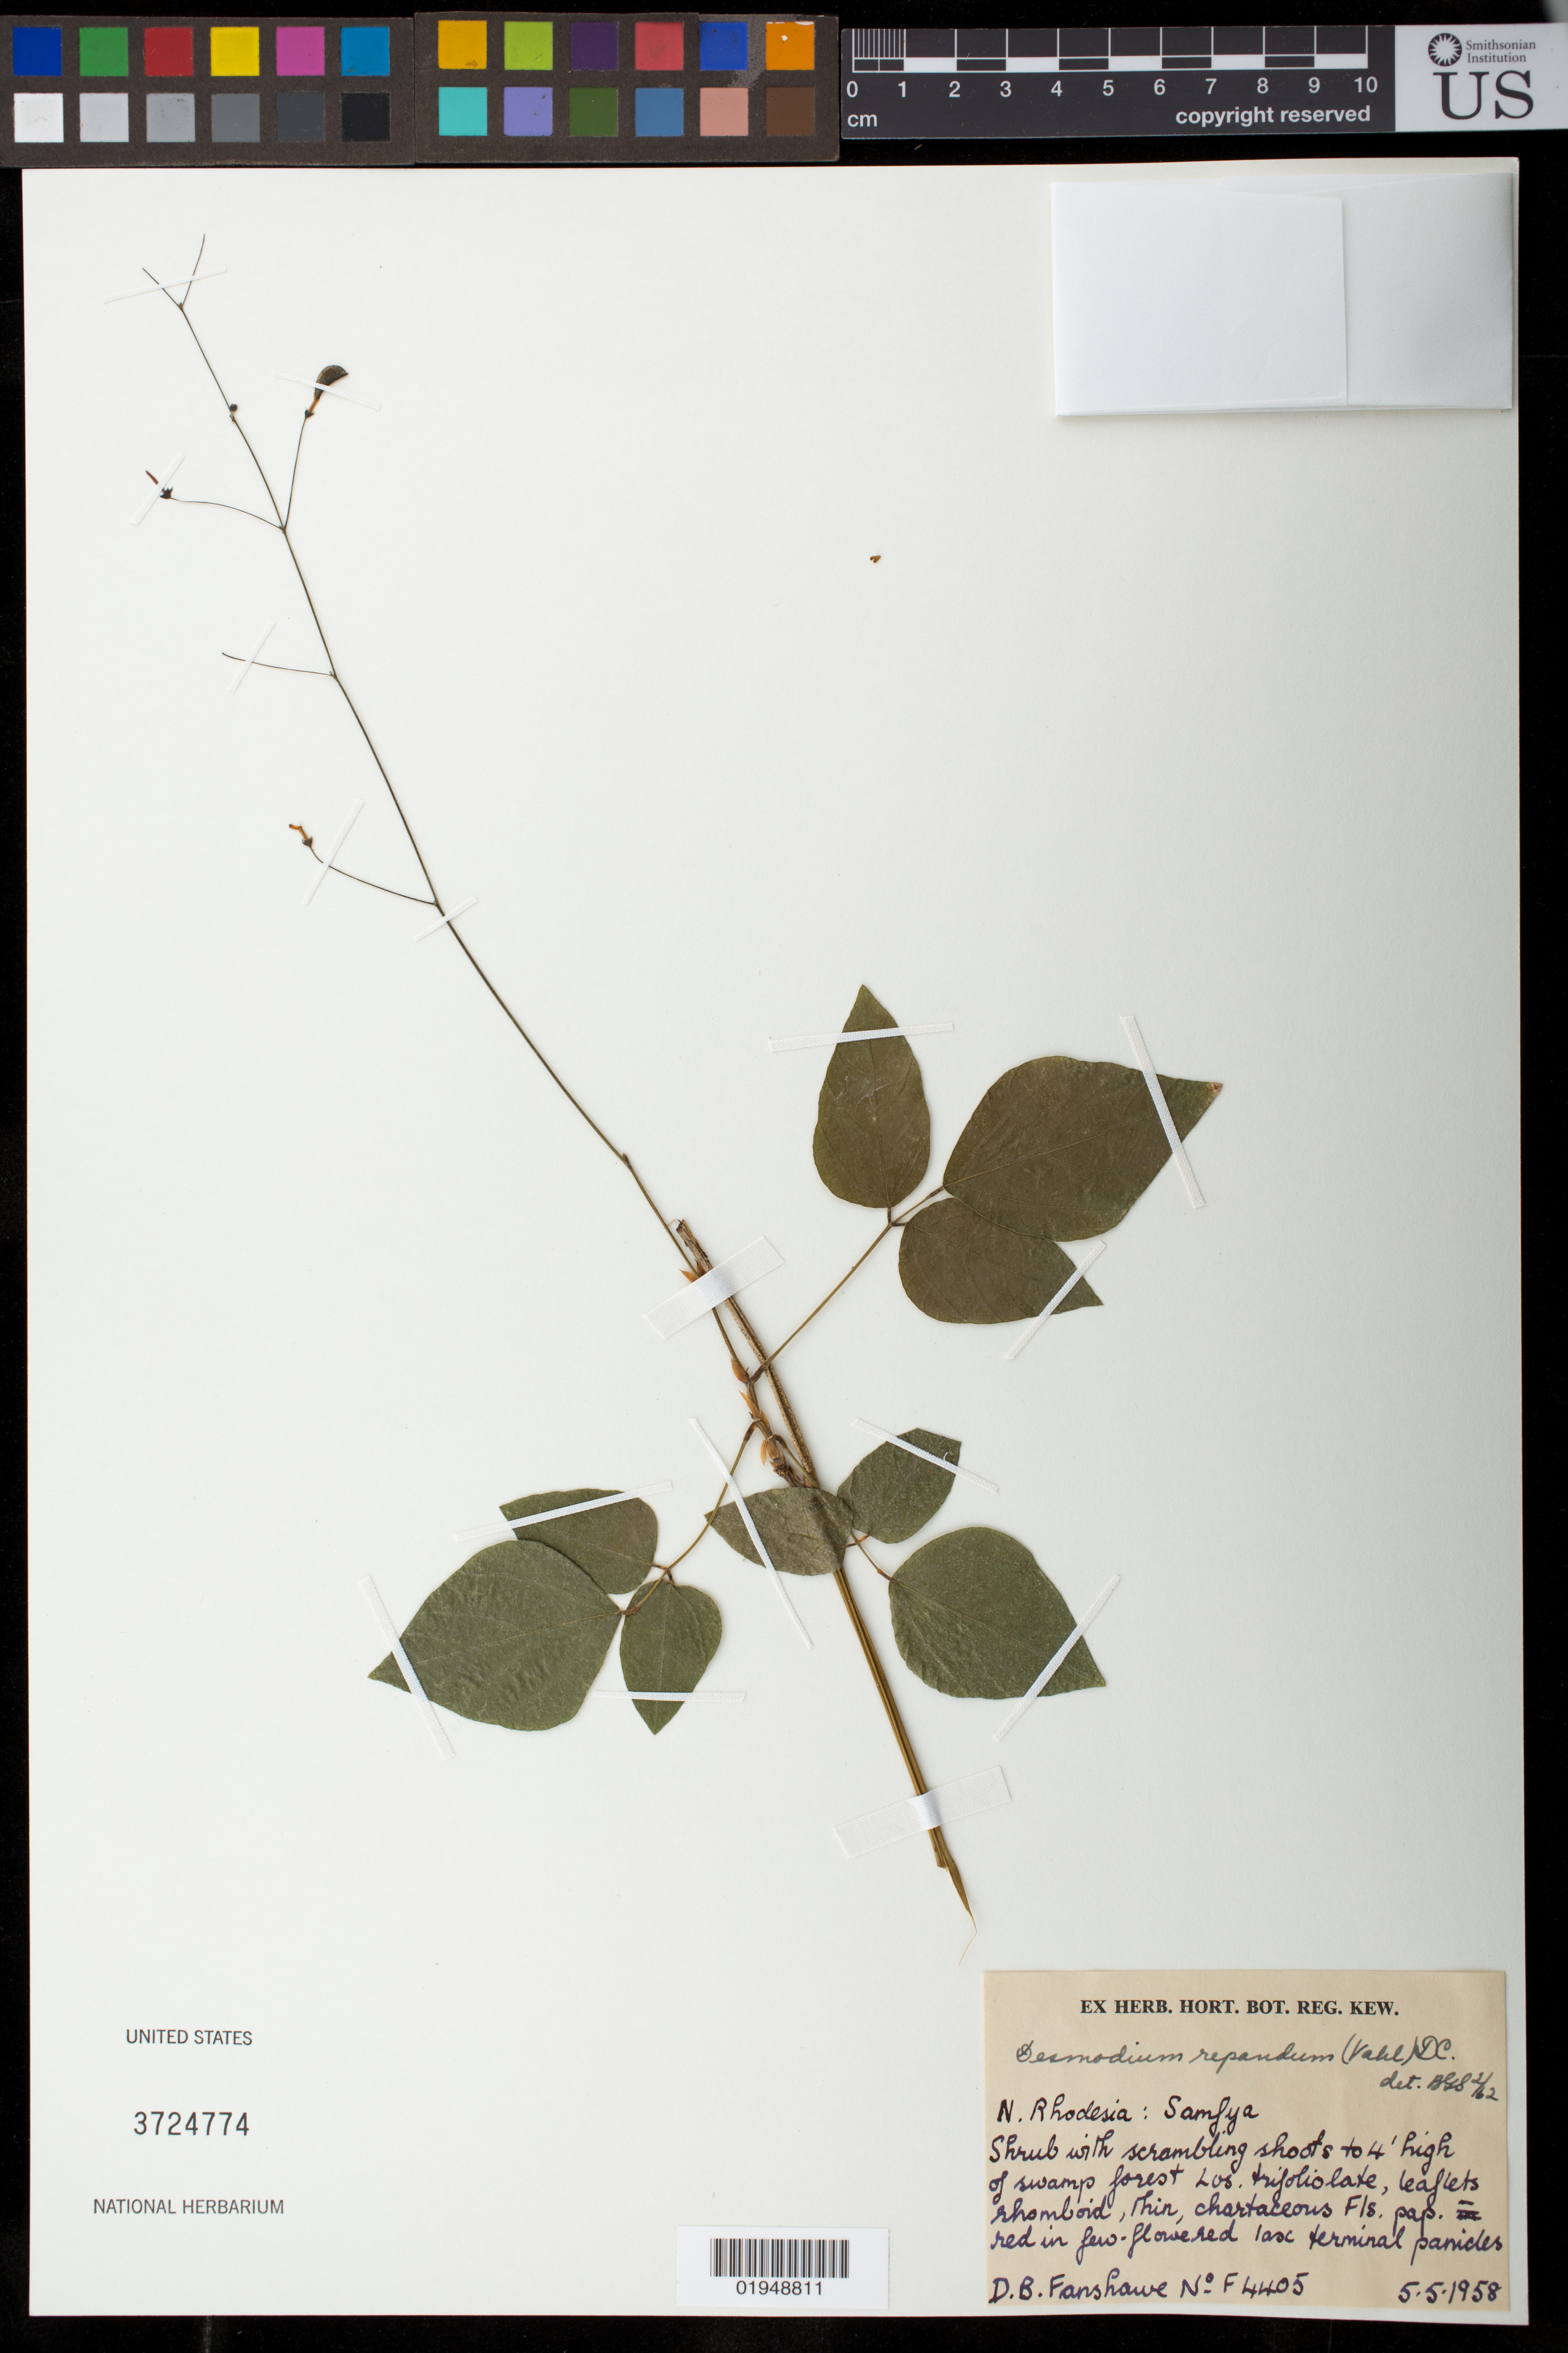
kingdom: Plantae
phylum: Tracheophyta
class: Magnoliopsida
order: Fabales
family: Fabaceae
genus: Hylodesmum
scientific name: Hylodesmum repandum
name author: (Vahl) H. Ohashi & R.R. Mill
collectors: D. B. Fanshawe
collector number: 4405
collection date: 1958-05-05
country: Zambia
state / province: Luapula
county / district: Samfya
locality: Samfya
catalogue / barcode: US 3724774